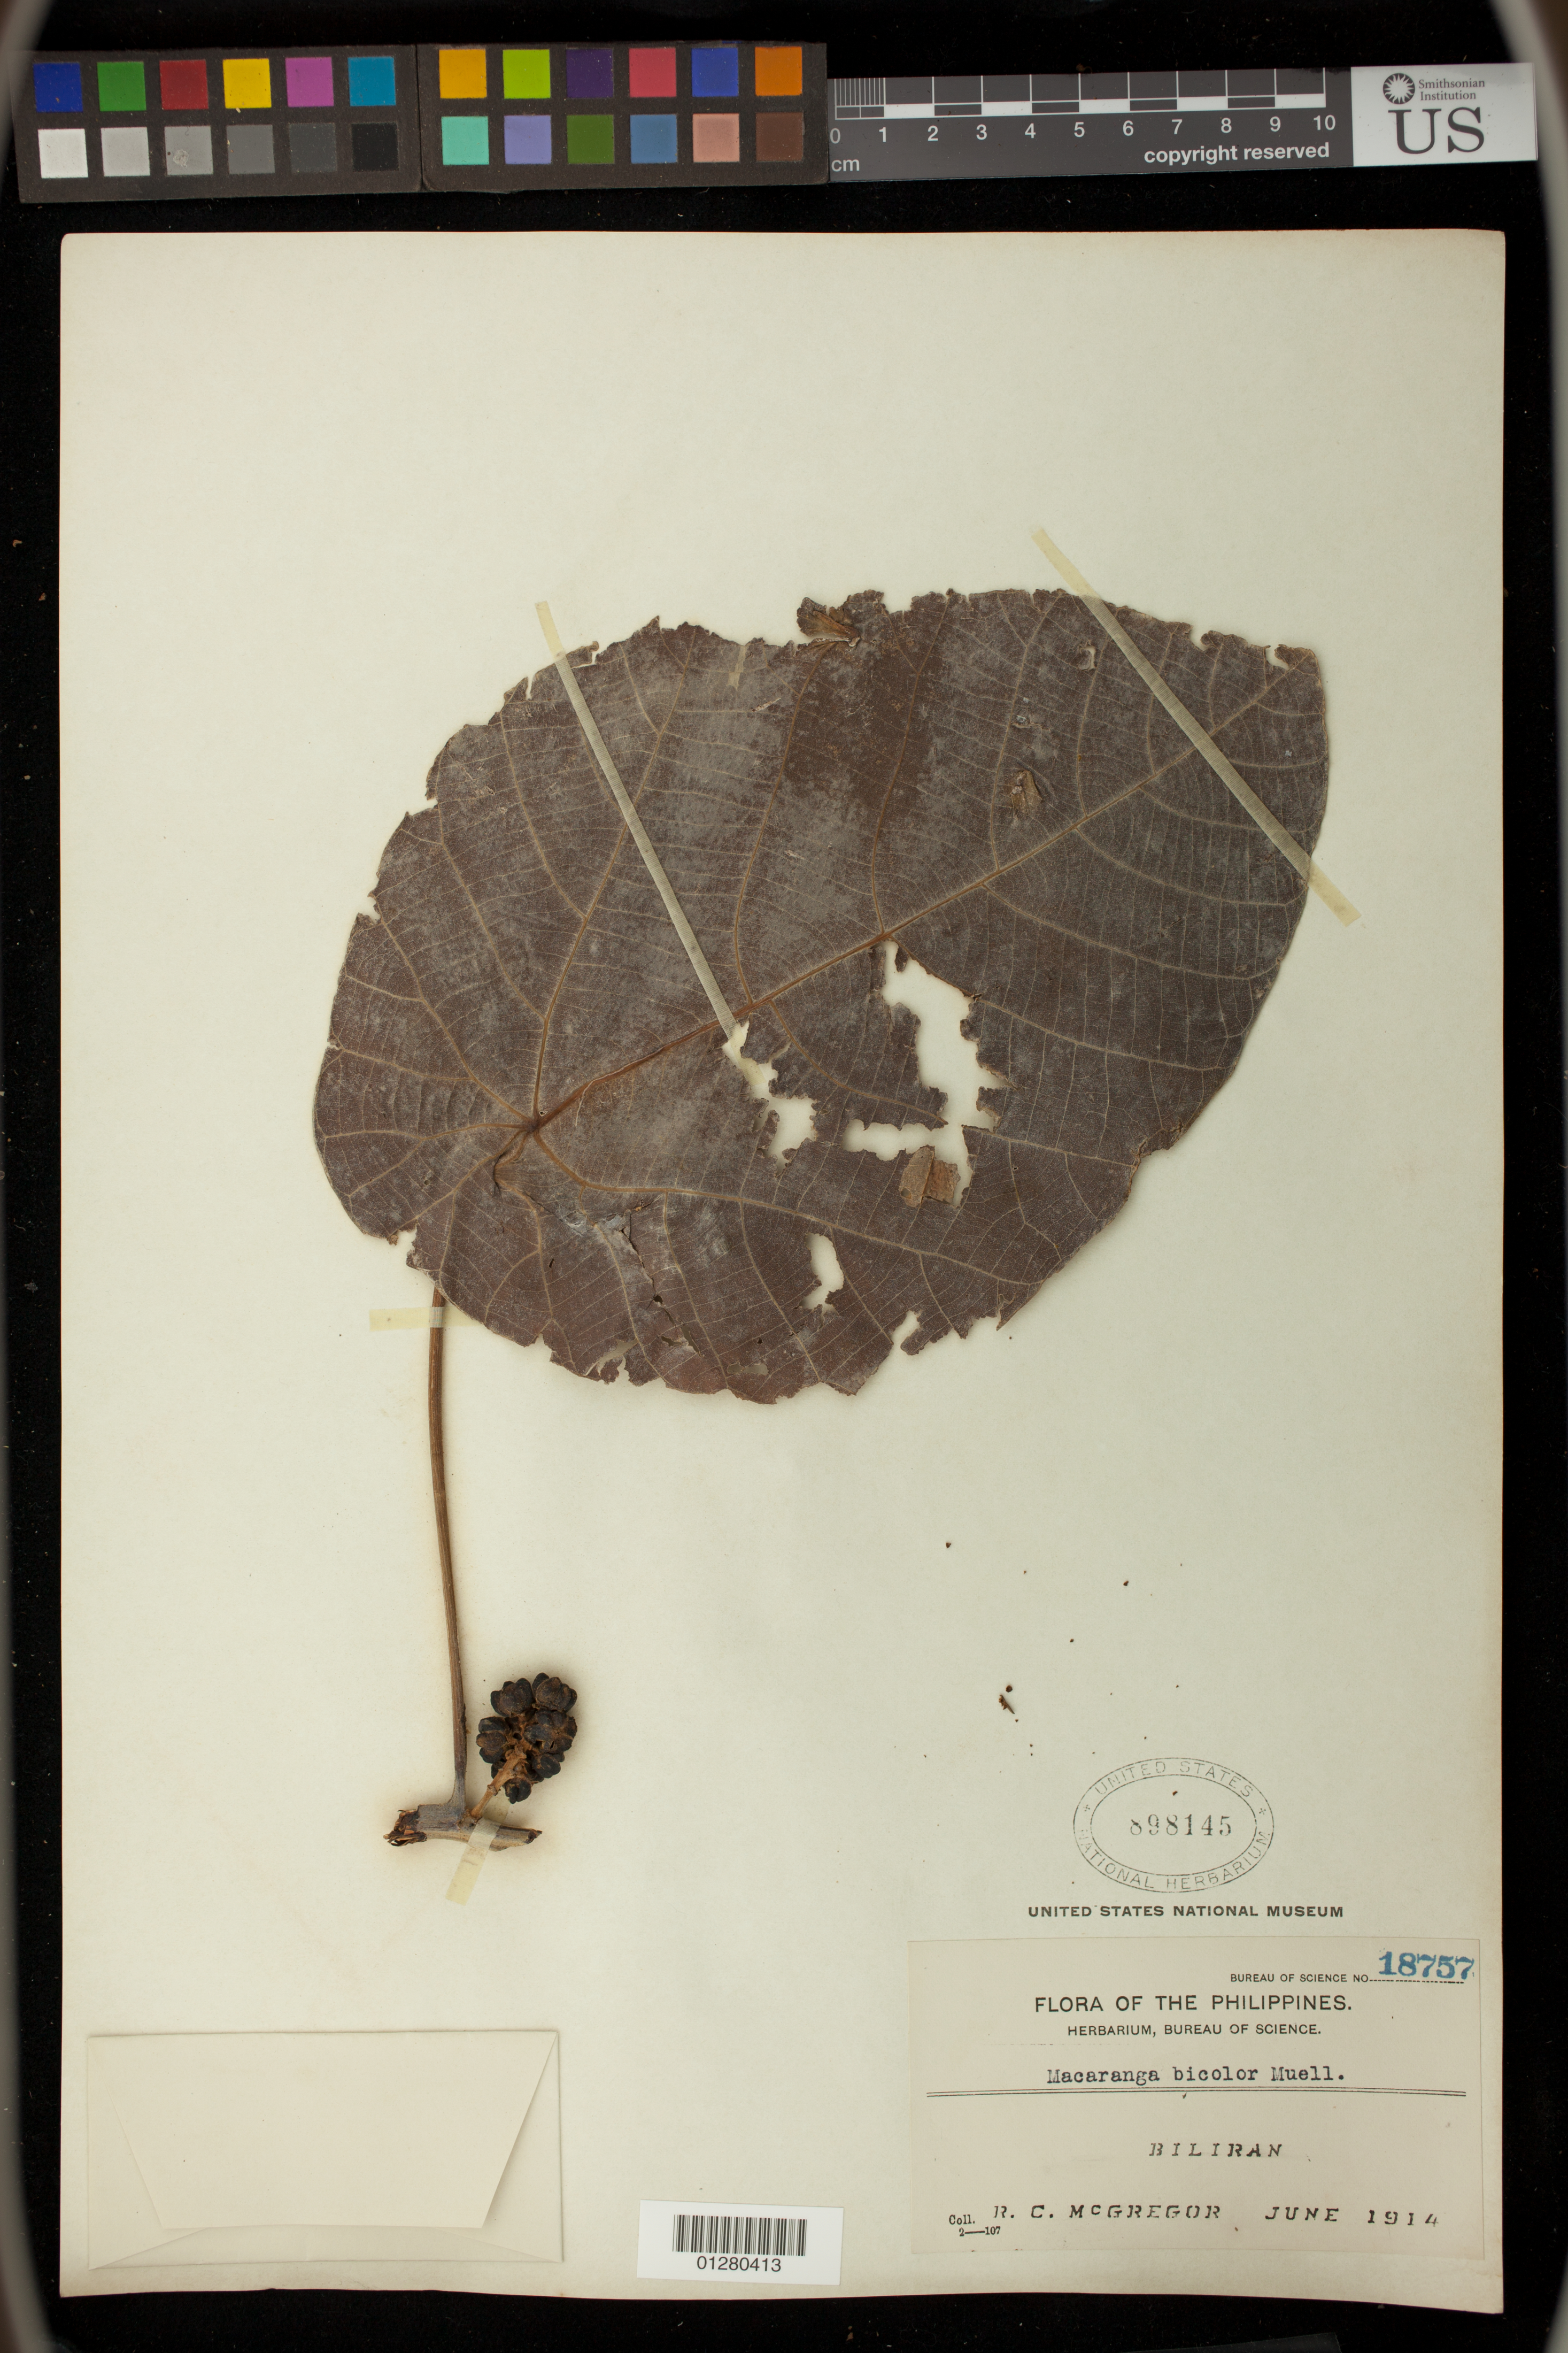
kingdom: Plantae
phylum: Tracheophyta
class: Magnoliopsida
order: Malpighiales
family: Euphorbiaceae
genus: Macaranga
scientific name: Macaranga bicolor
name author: Müll. Arg.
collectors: R. C. McGregor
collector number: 18757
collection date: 1914-06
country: Philippines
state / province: Eastern Visayas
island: Biliran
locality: Biliran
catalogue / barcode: US 898145